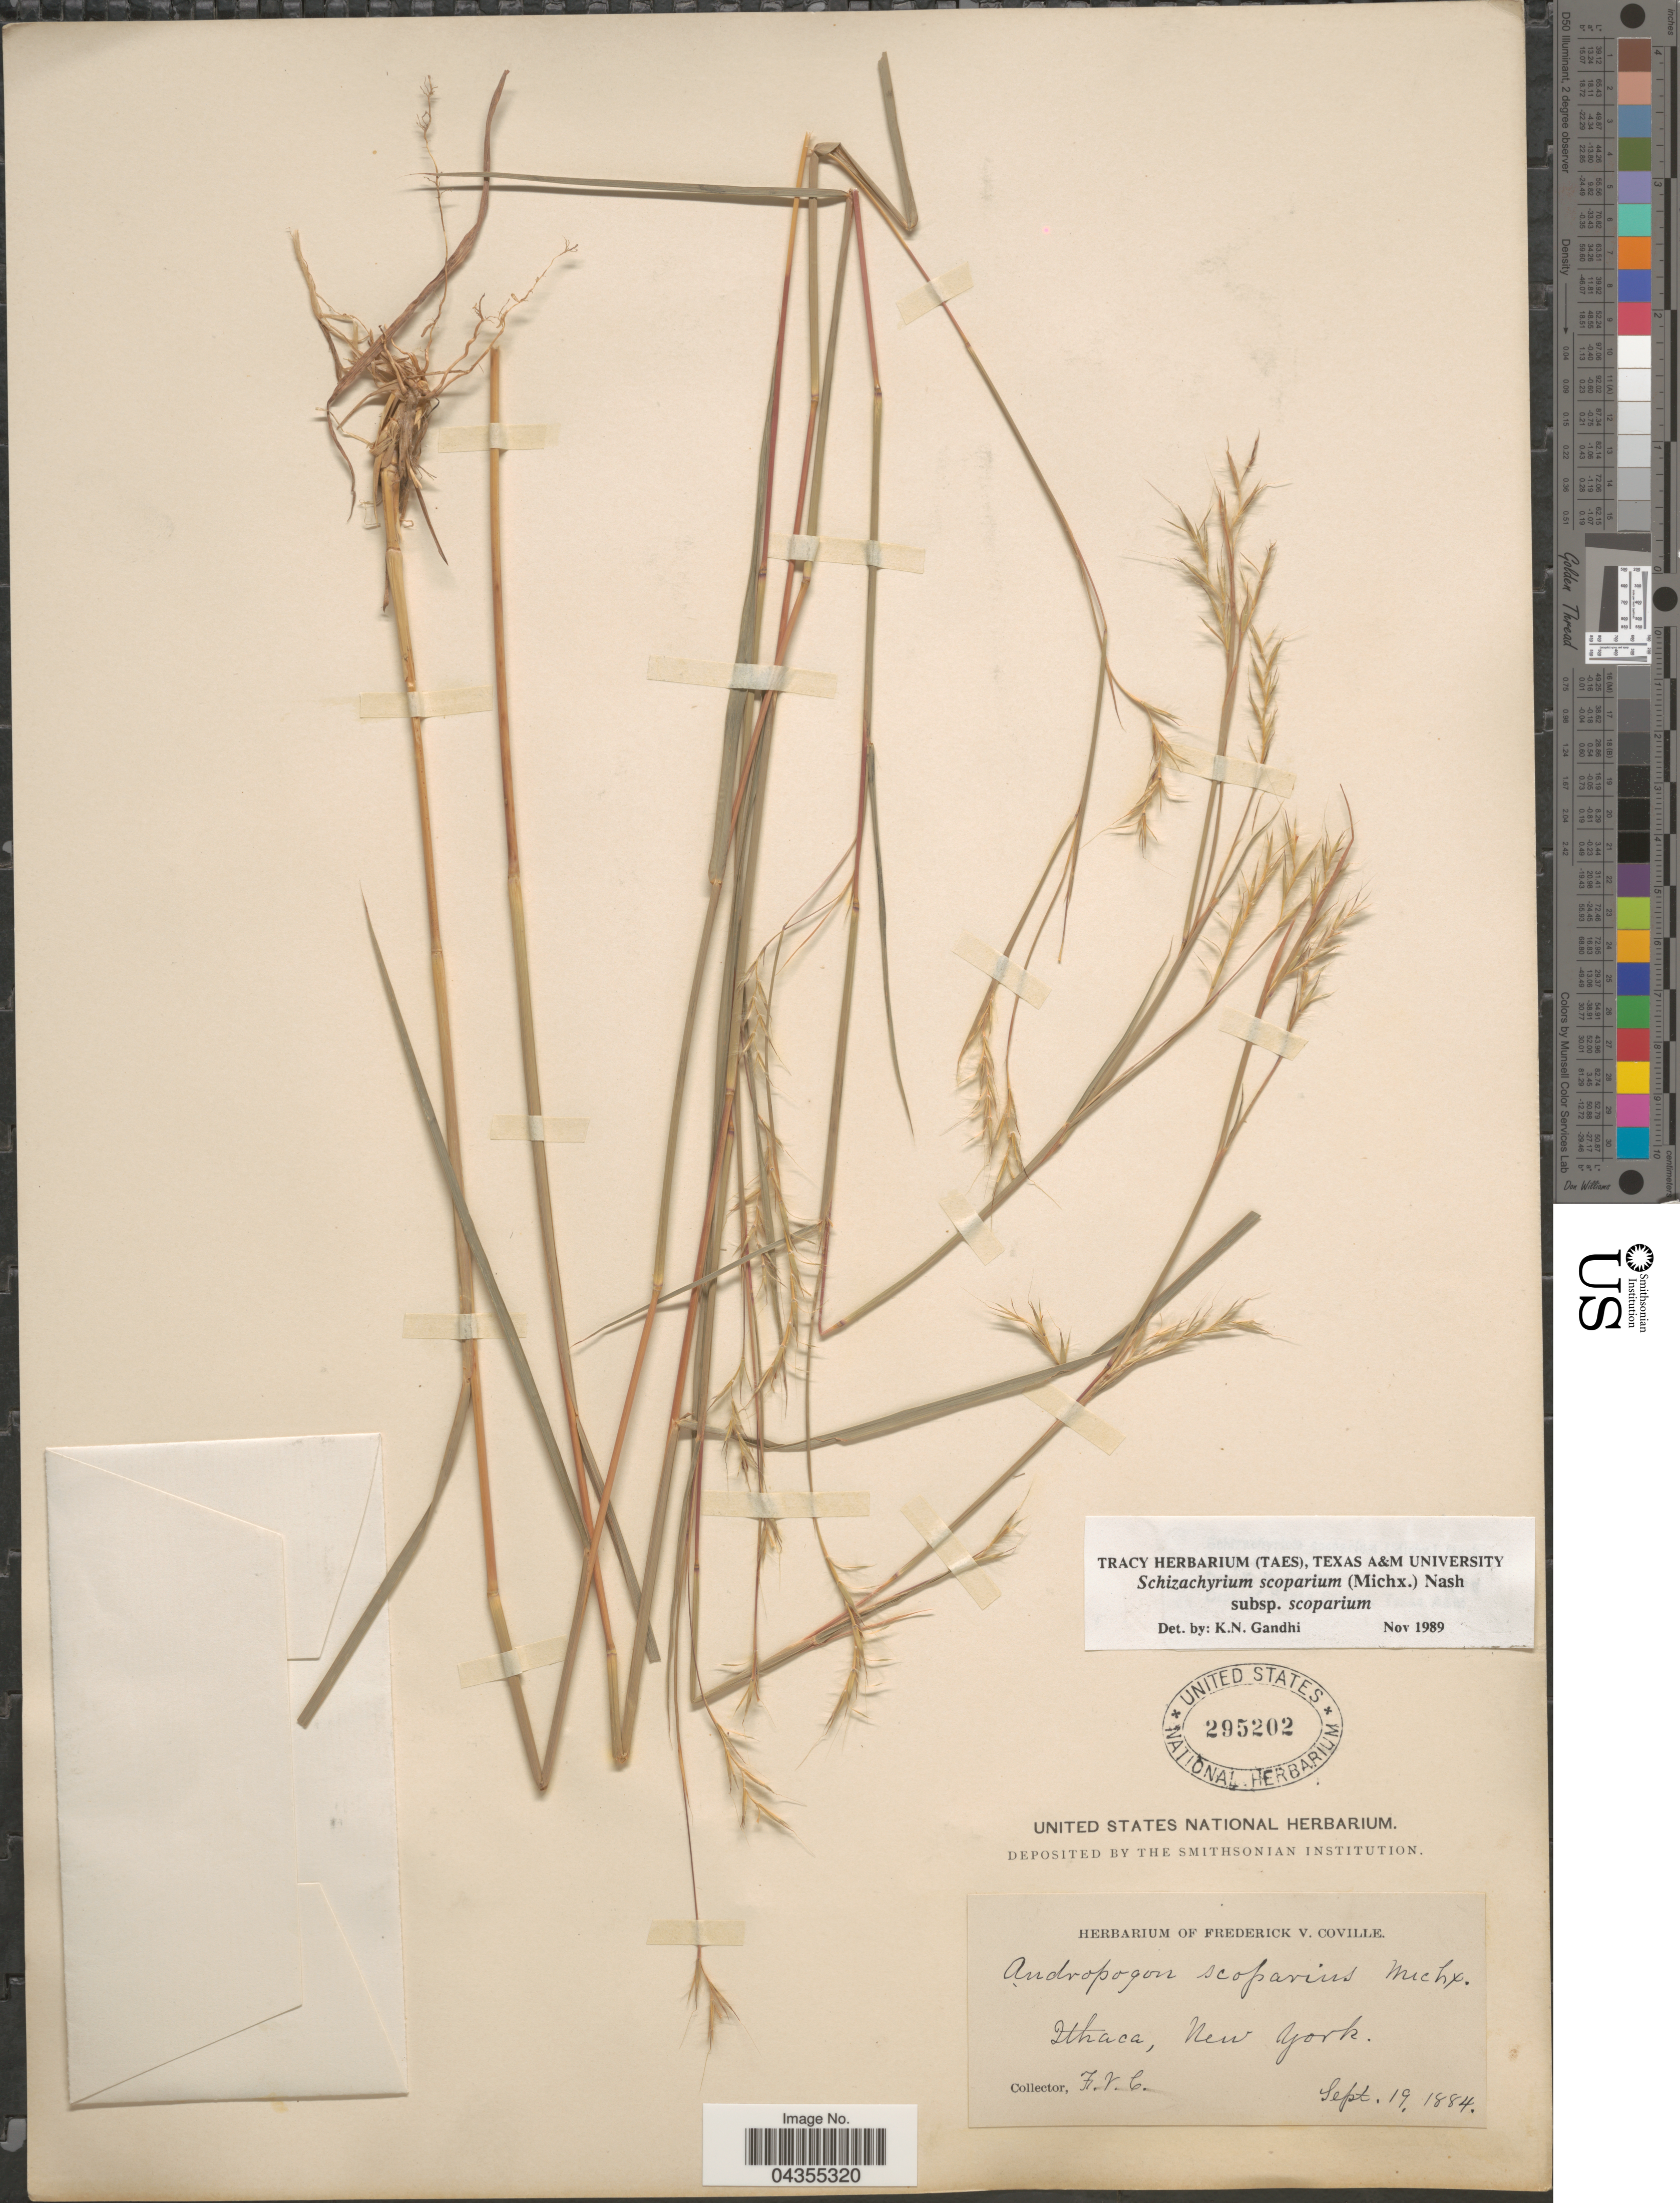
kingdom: Plantae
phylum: Tracheophyta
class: Liliopsida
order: Poales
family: Poaceae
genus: Schizachyrium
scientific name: Schizachyrium scoparium var. scoparium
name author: (Michx.) Nash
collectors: F. V. Coville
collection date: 1884-09-19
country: United States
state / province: New York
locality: Ithaca.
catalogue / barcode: US 295202